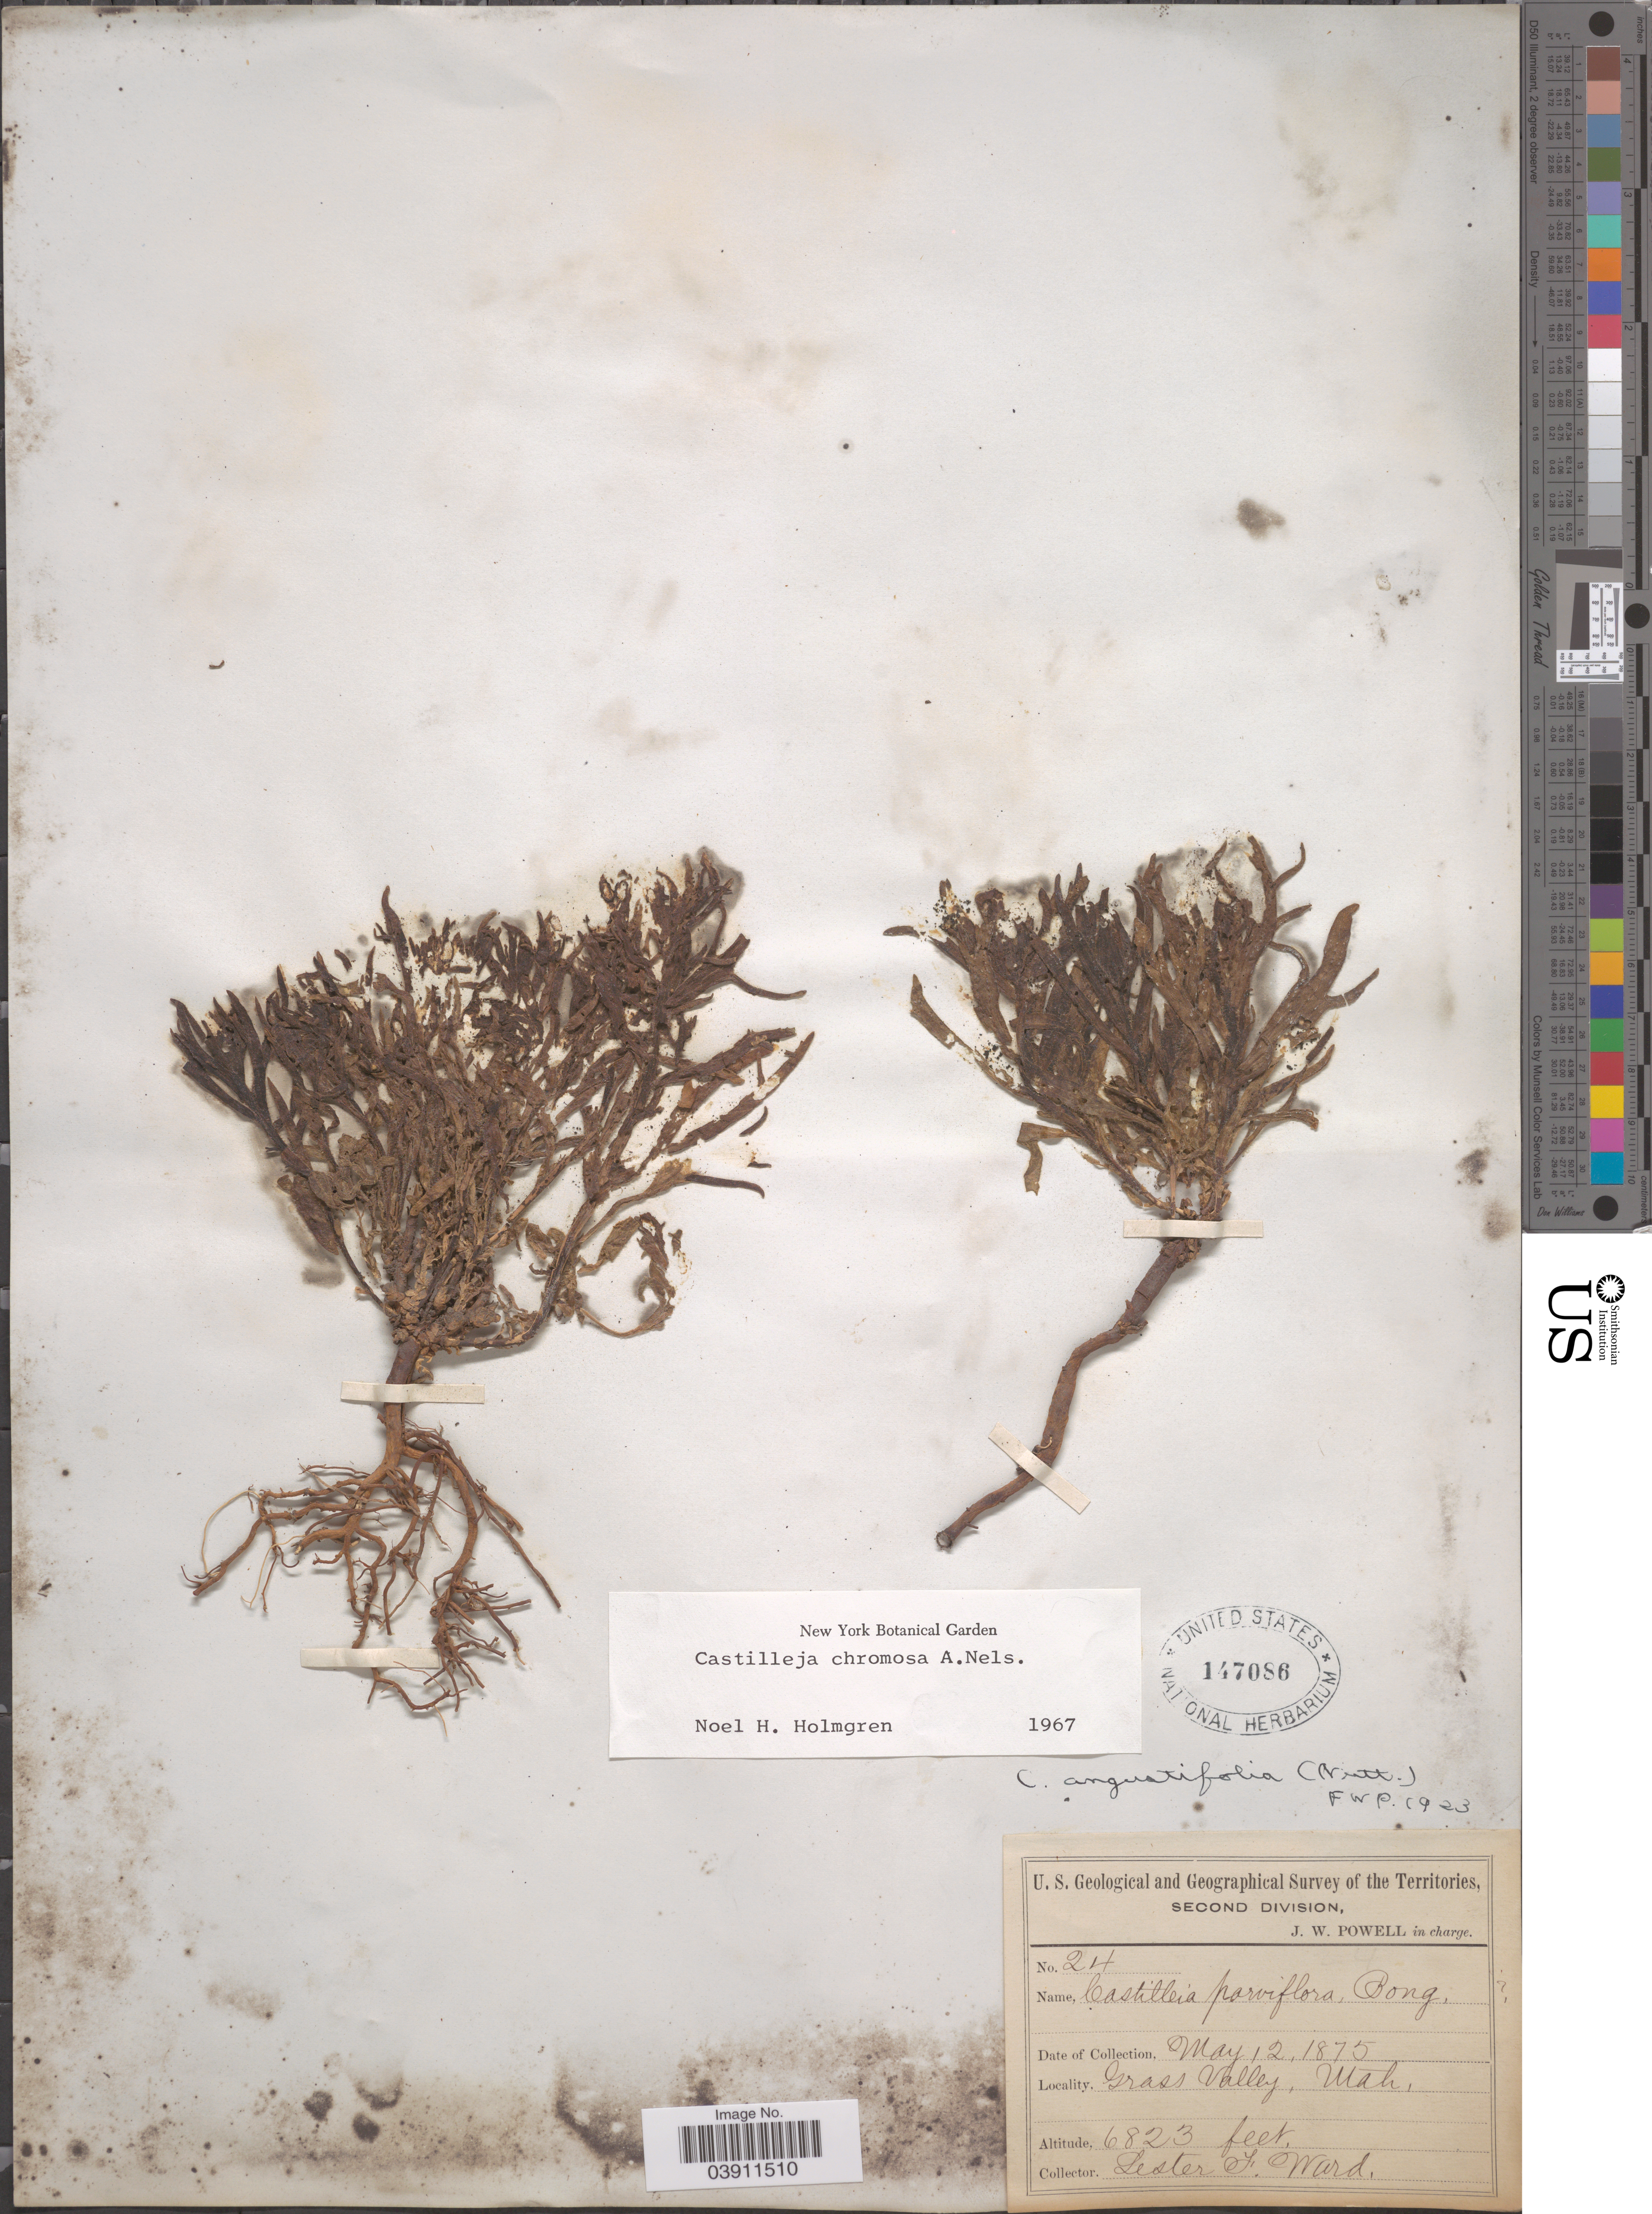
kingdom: Plantae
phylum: Tracheophyta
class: Magnoliopsida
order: Lamiales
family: Orobanchaceae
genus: Castilleja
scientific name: Castilleja chromosa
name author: A. Nelson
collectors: L. F. Ward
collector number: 24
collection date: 1875-05-12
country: United States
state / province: Utah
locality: Grass Valley.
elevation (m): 2080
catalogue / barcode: US 147086